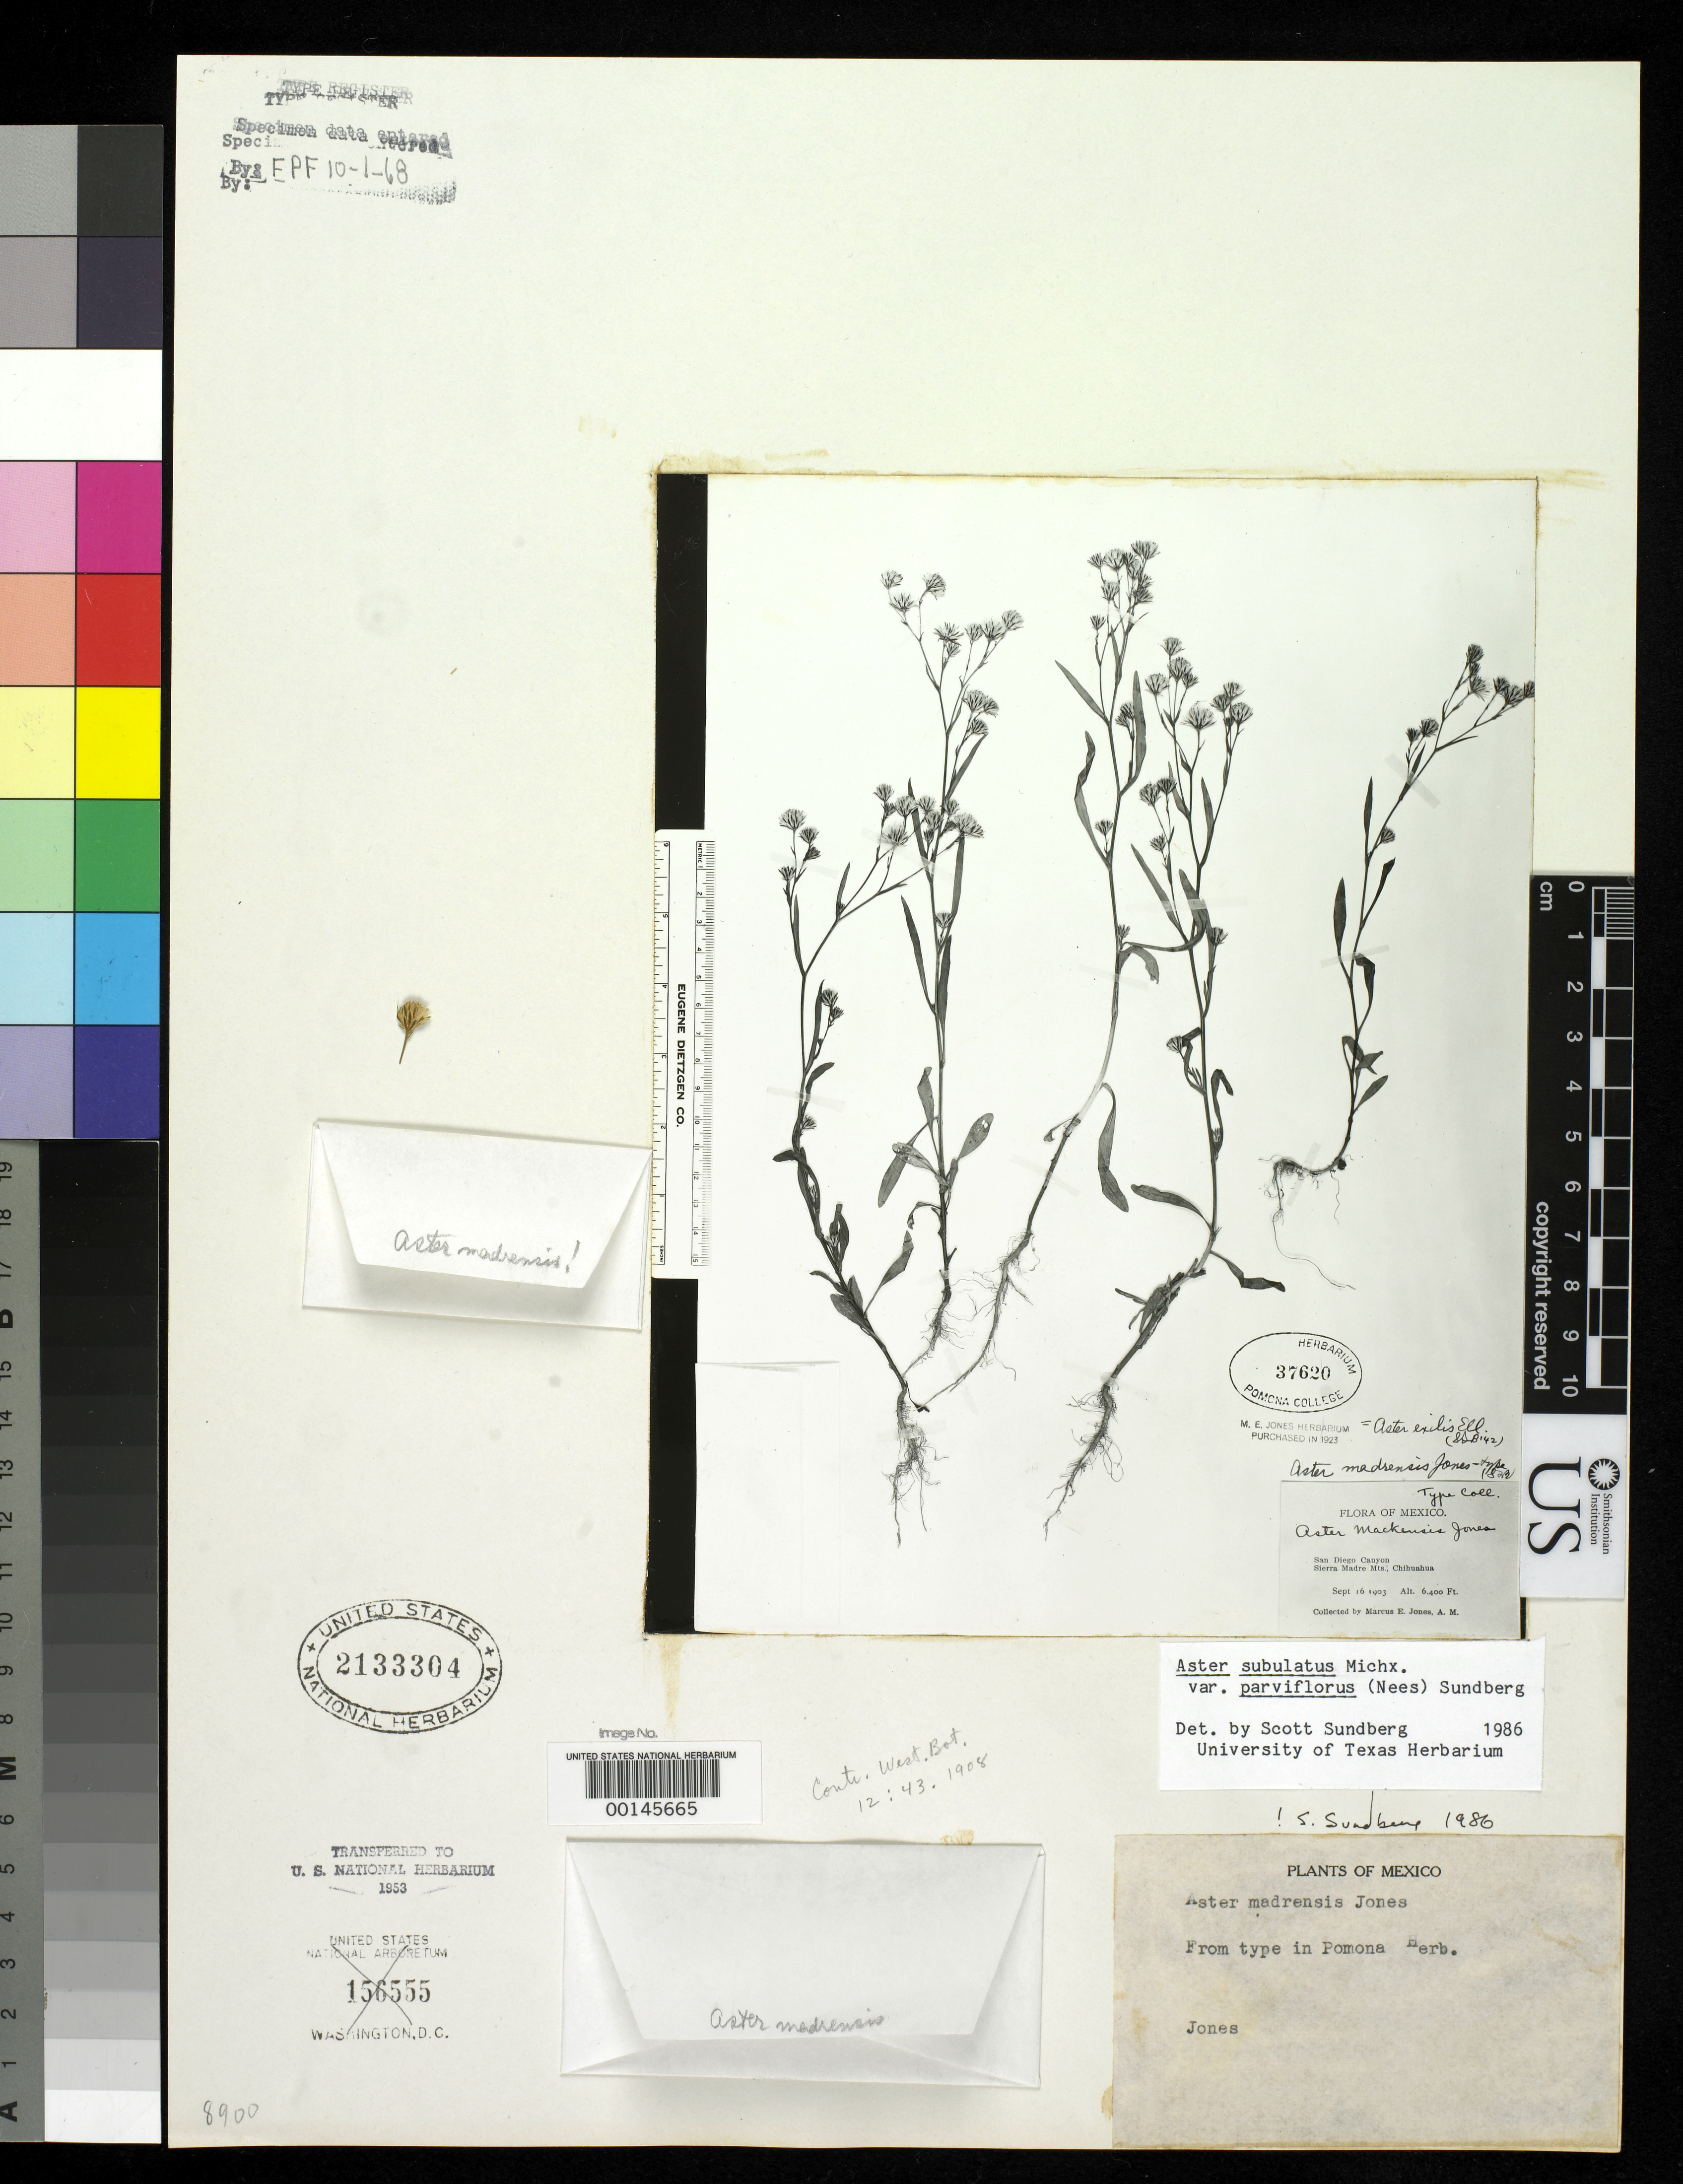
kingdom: Plantae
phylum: Tracheophyta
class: Magnoliopsida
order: Asterales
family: Asteraceae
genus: Aster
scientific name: Aster madrensis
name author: M.E. Jones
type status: Type Fragment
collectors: M. E. Jones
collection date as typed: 16 Sep 1903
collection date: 1903-09-16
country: Mexico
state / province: Chihuahua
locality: Sierra Madre Mountains.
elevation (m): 1951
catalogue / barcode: US 2133304